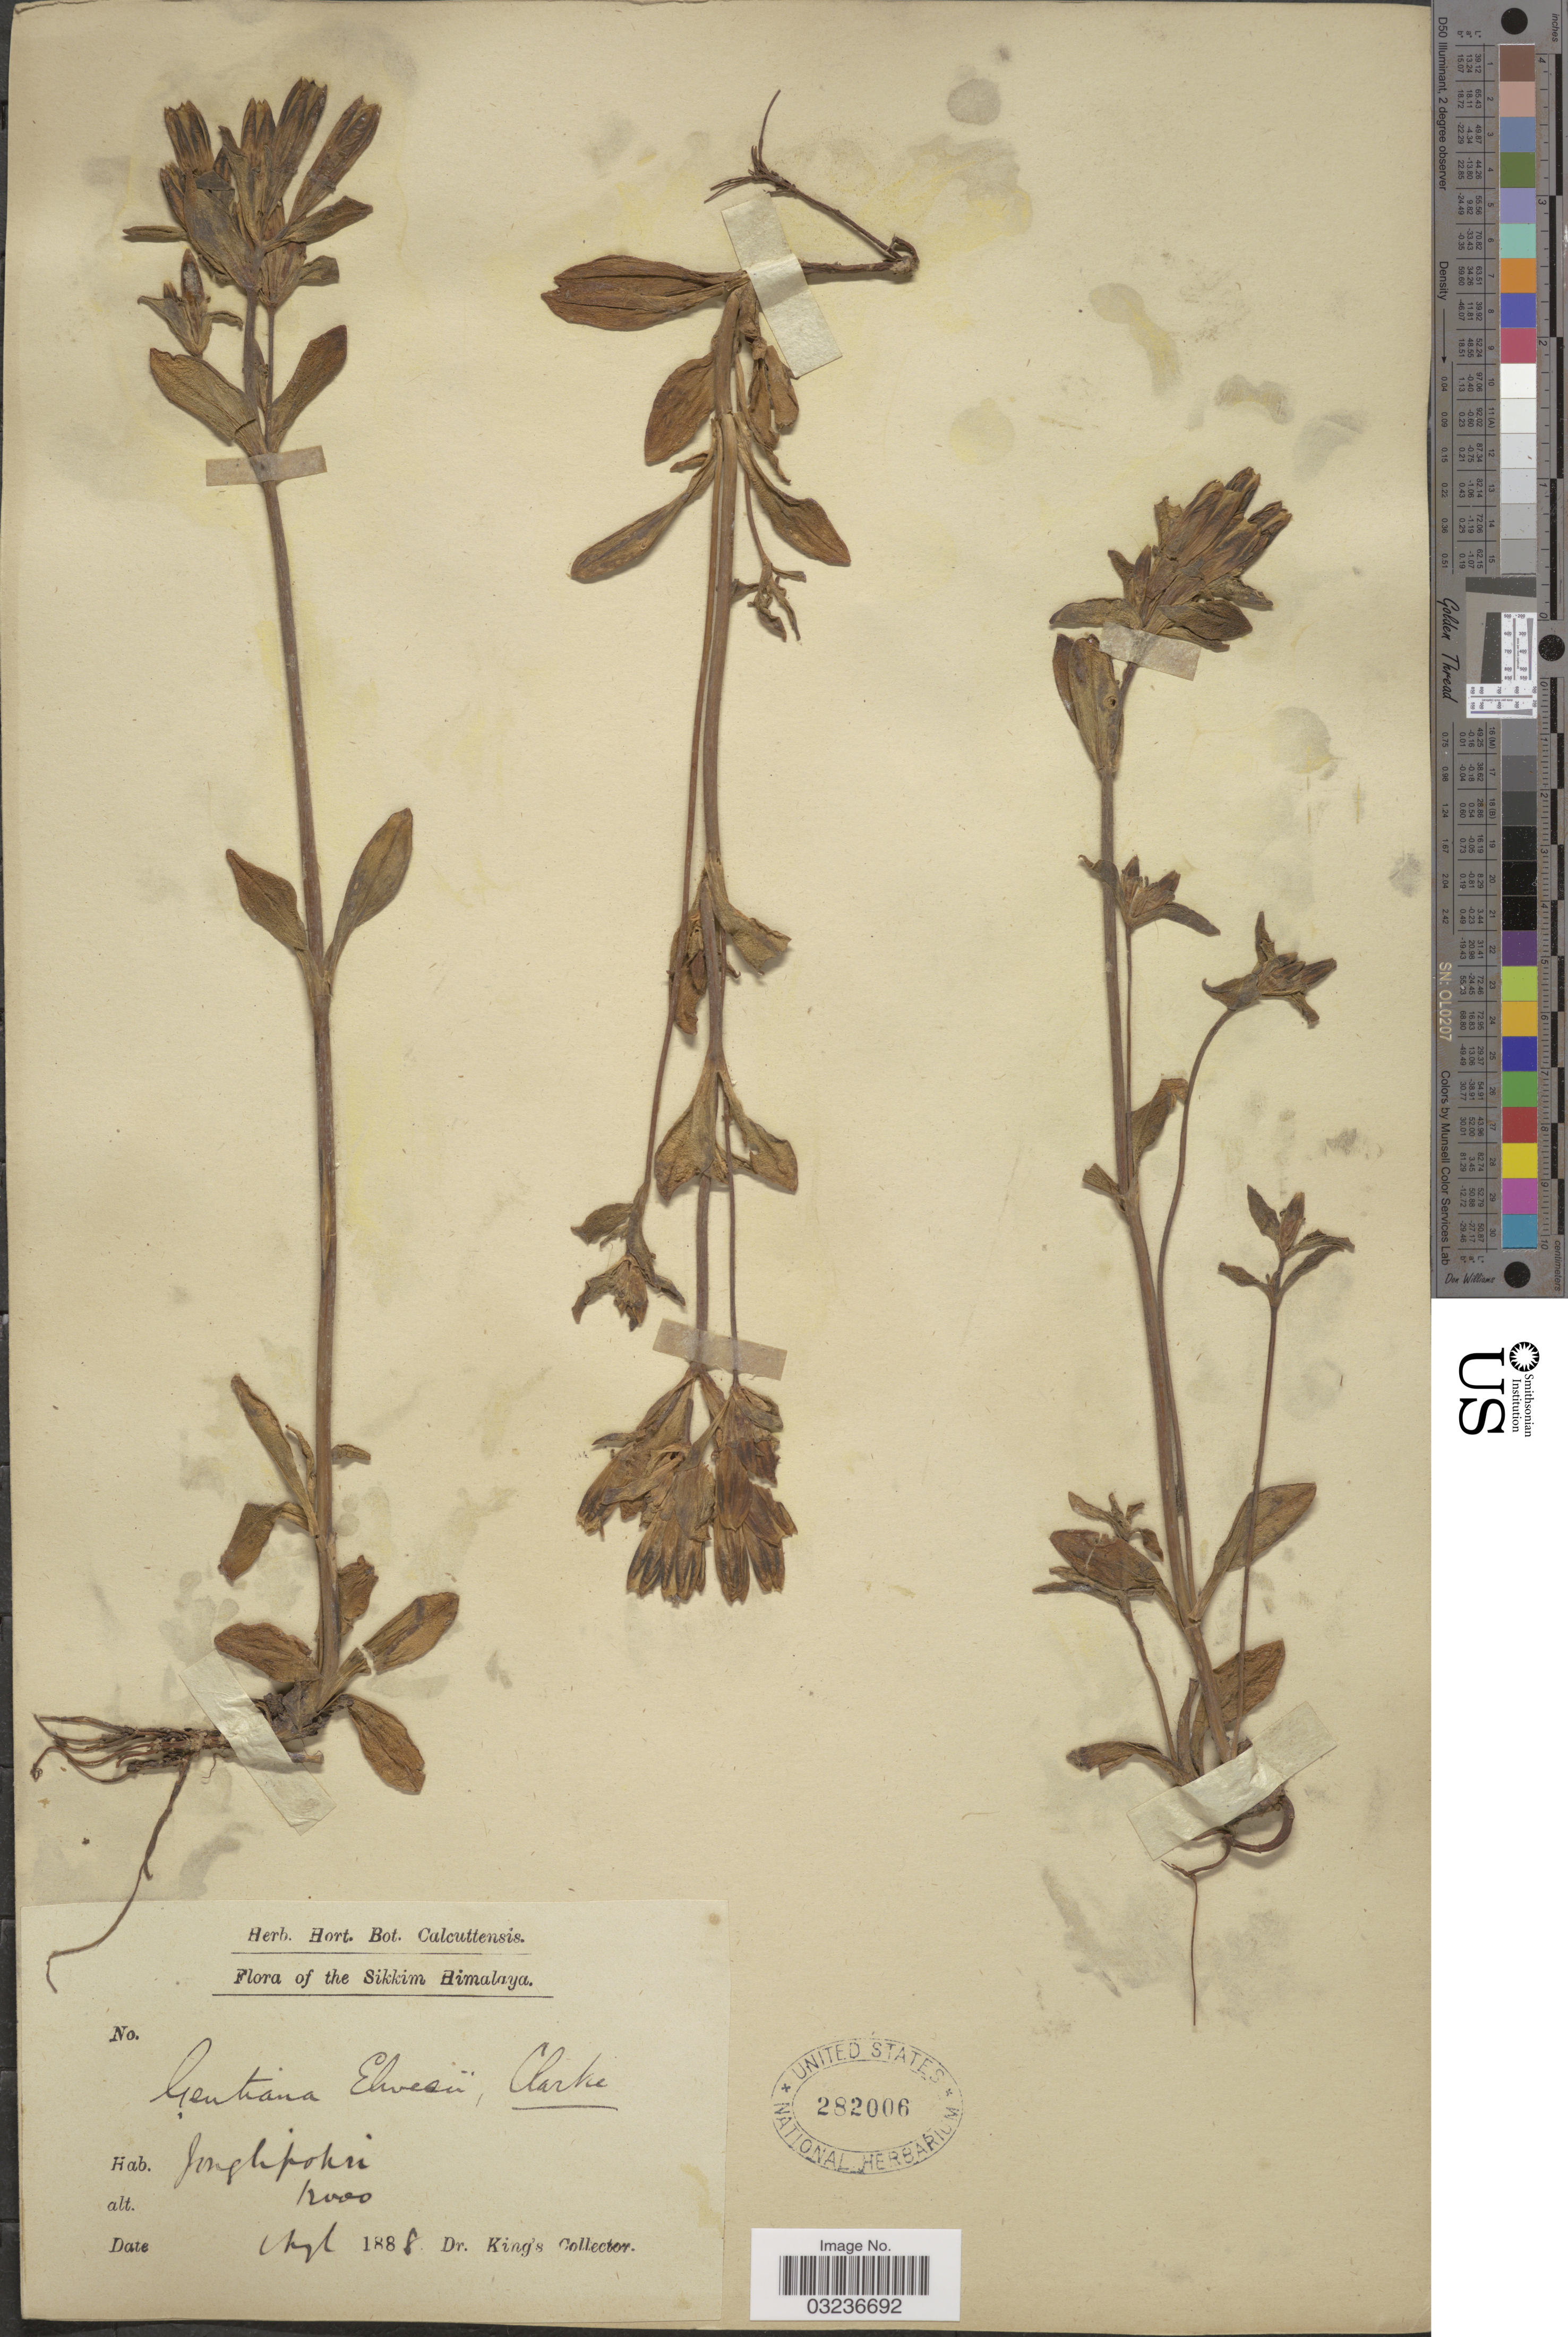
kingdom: Plantae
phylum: Tracheophyta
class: Magnoliopsida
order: Gentianales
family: Gentianaceae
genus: Gentiana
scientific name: Gentiana elwesii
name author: C.B. Clarke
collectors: Dr. King's collector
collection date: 1888-04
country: India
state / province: Sikkim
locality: The Sikkim Himalaya, Jonghpoku [interpreted].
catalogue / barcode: US 282006